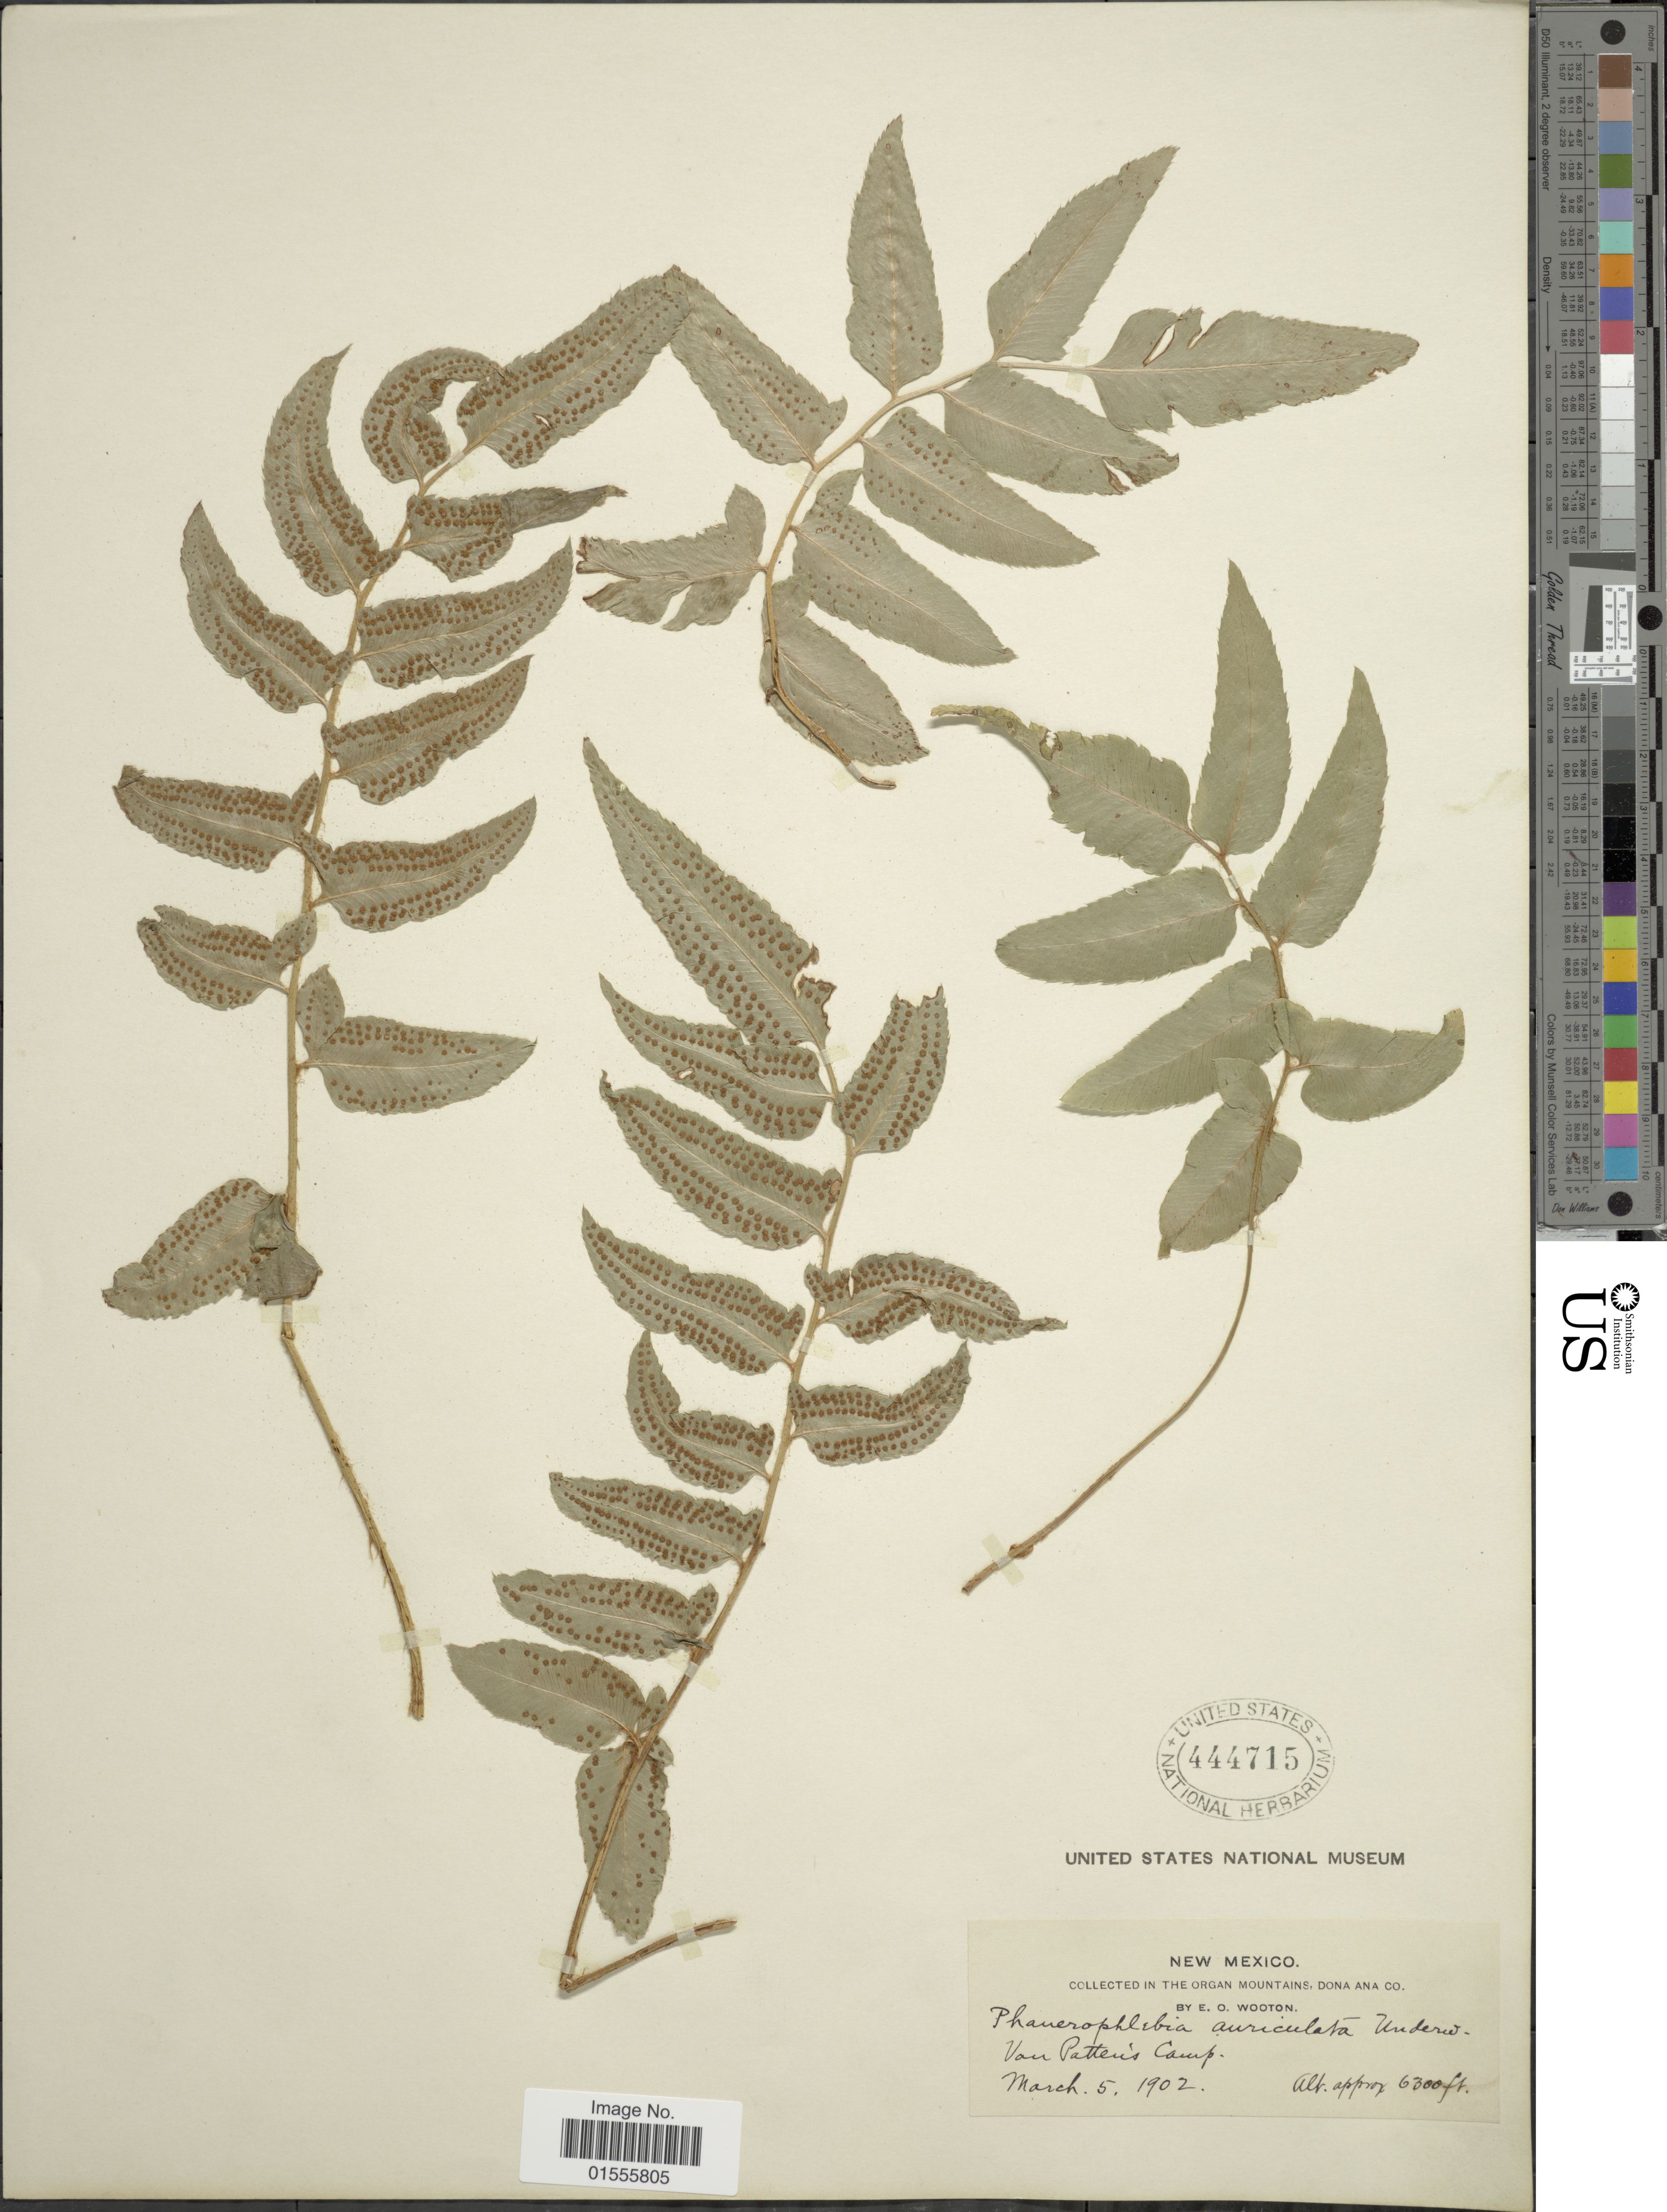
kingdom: Plantae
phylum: Tracheophyta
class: Polypodiopsida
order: Polypodiales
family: Dryopteridaceae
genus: Phanerophlebia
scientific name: Phanerophlebia auriculata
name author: Underw.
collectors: E. O. Wooton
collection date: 1902-03-05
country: United States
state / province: New Mexico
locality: In the Organ Mountains, Dona Ana Co., Van Pattens Camp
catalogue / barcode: US 444715